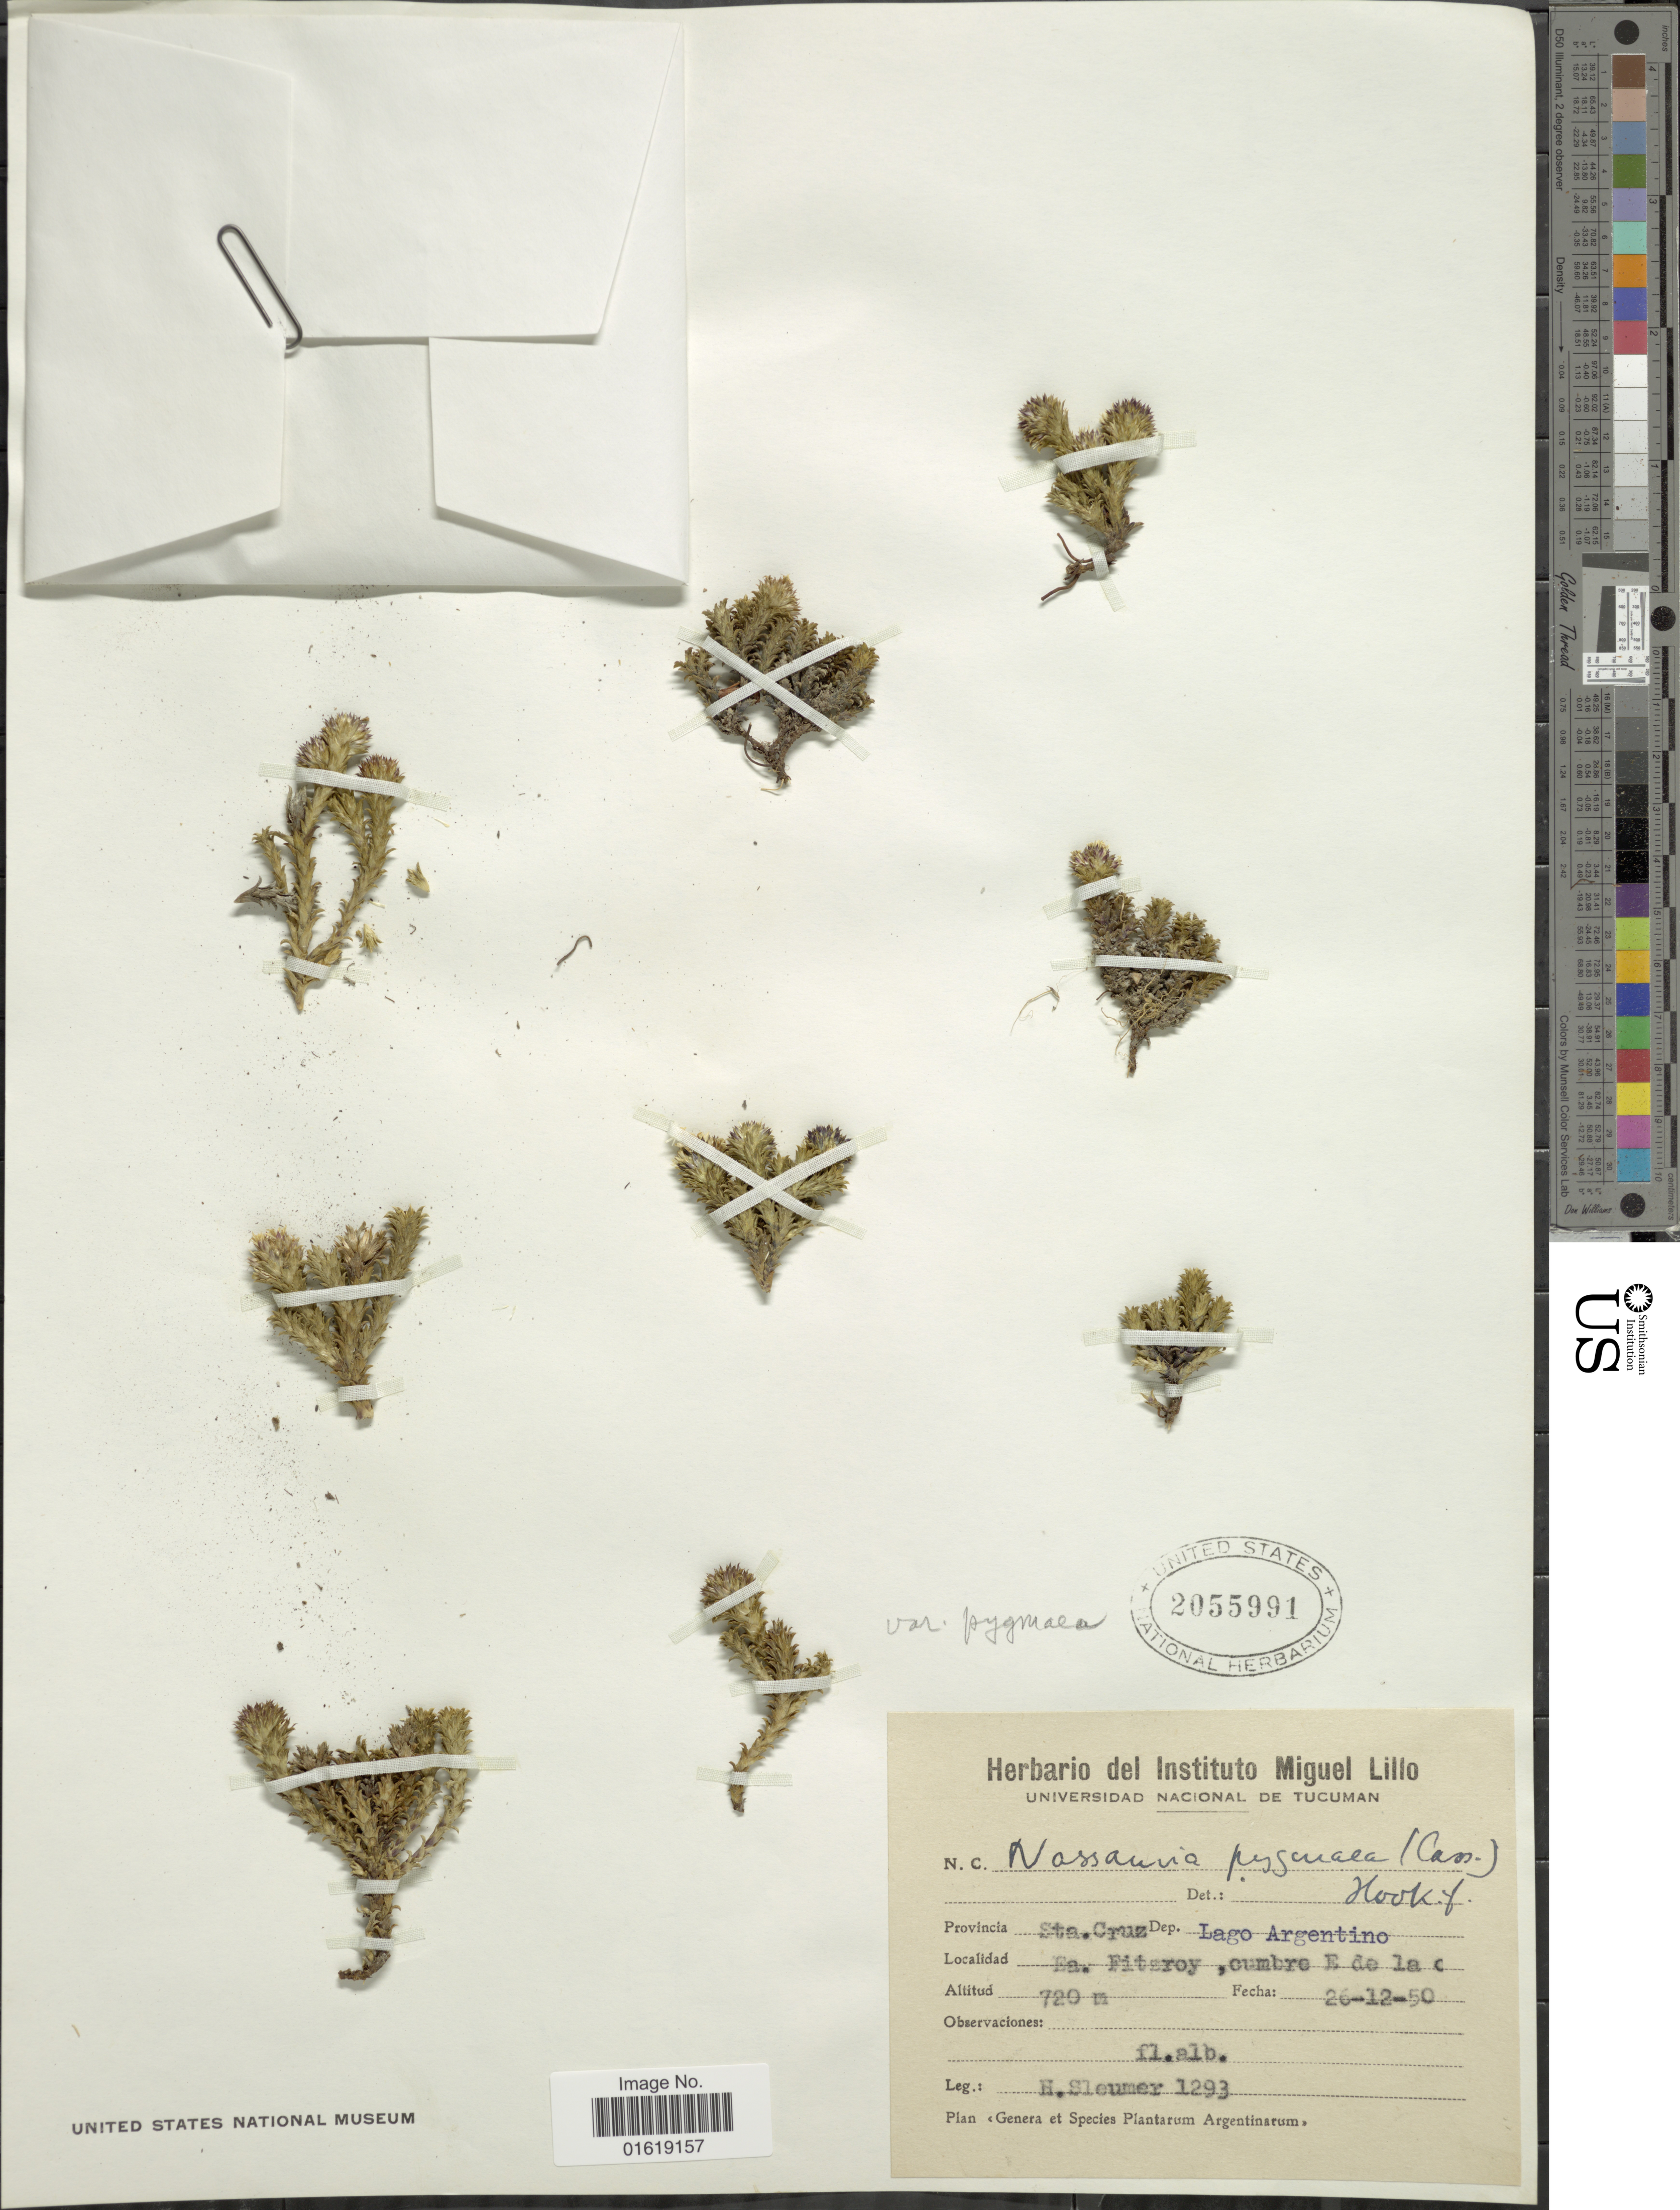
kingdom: Plantae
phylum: Tracheophyta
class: Magnoliopsida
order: Asterales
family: Asteraceae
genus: Nassauvia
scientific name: Nassauvia pygmaea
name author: (Cass.) Hook. f.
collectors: H. O. Sleumer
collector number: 1293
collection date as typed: Transcribed d/m/y: 26/12/50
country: Argentina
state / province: Santa Cruz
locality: Provincia Sta. Cruz. Dep. Lago Argentino. Ea. Fitzroy, cumbre E de [illegible text].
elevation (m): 720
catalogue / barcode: US 2055991